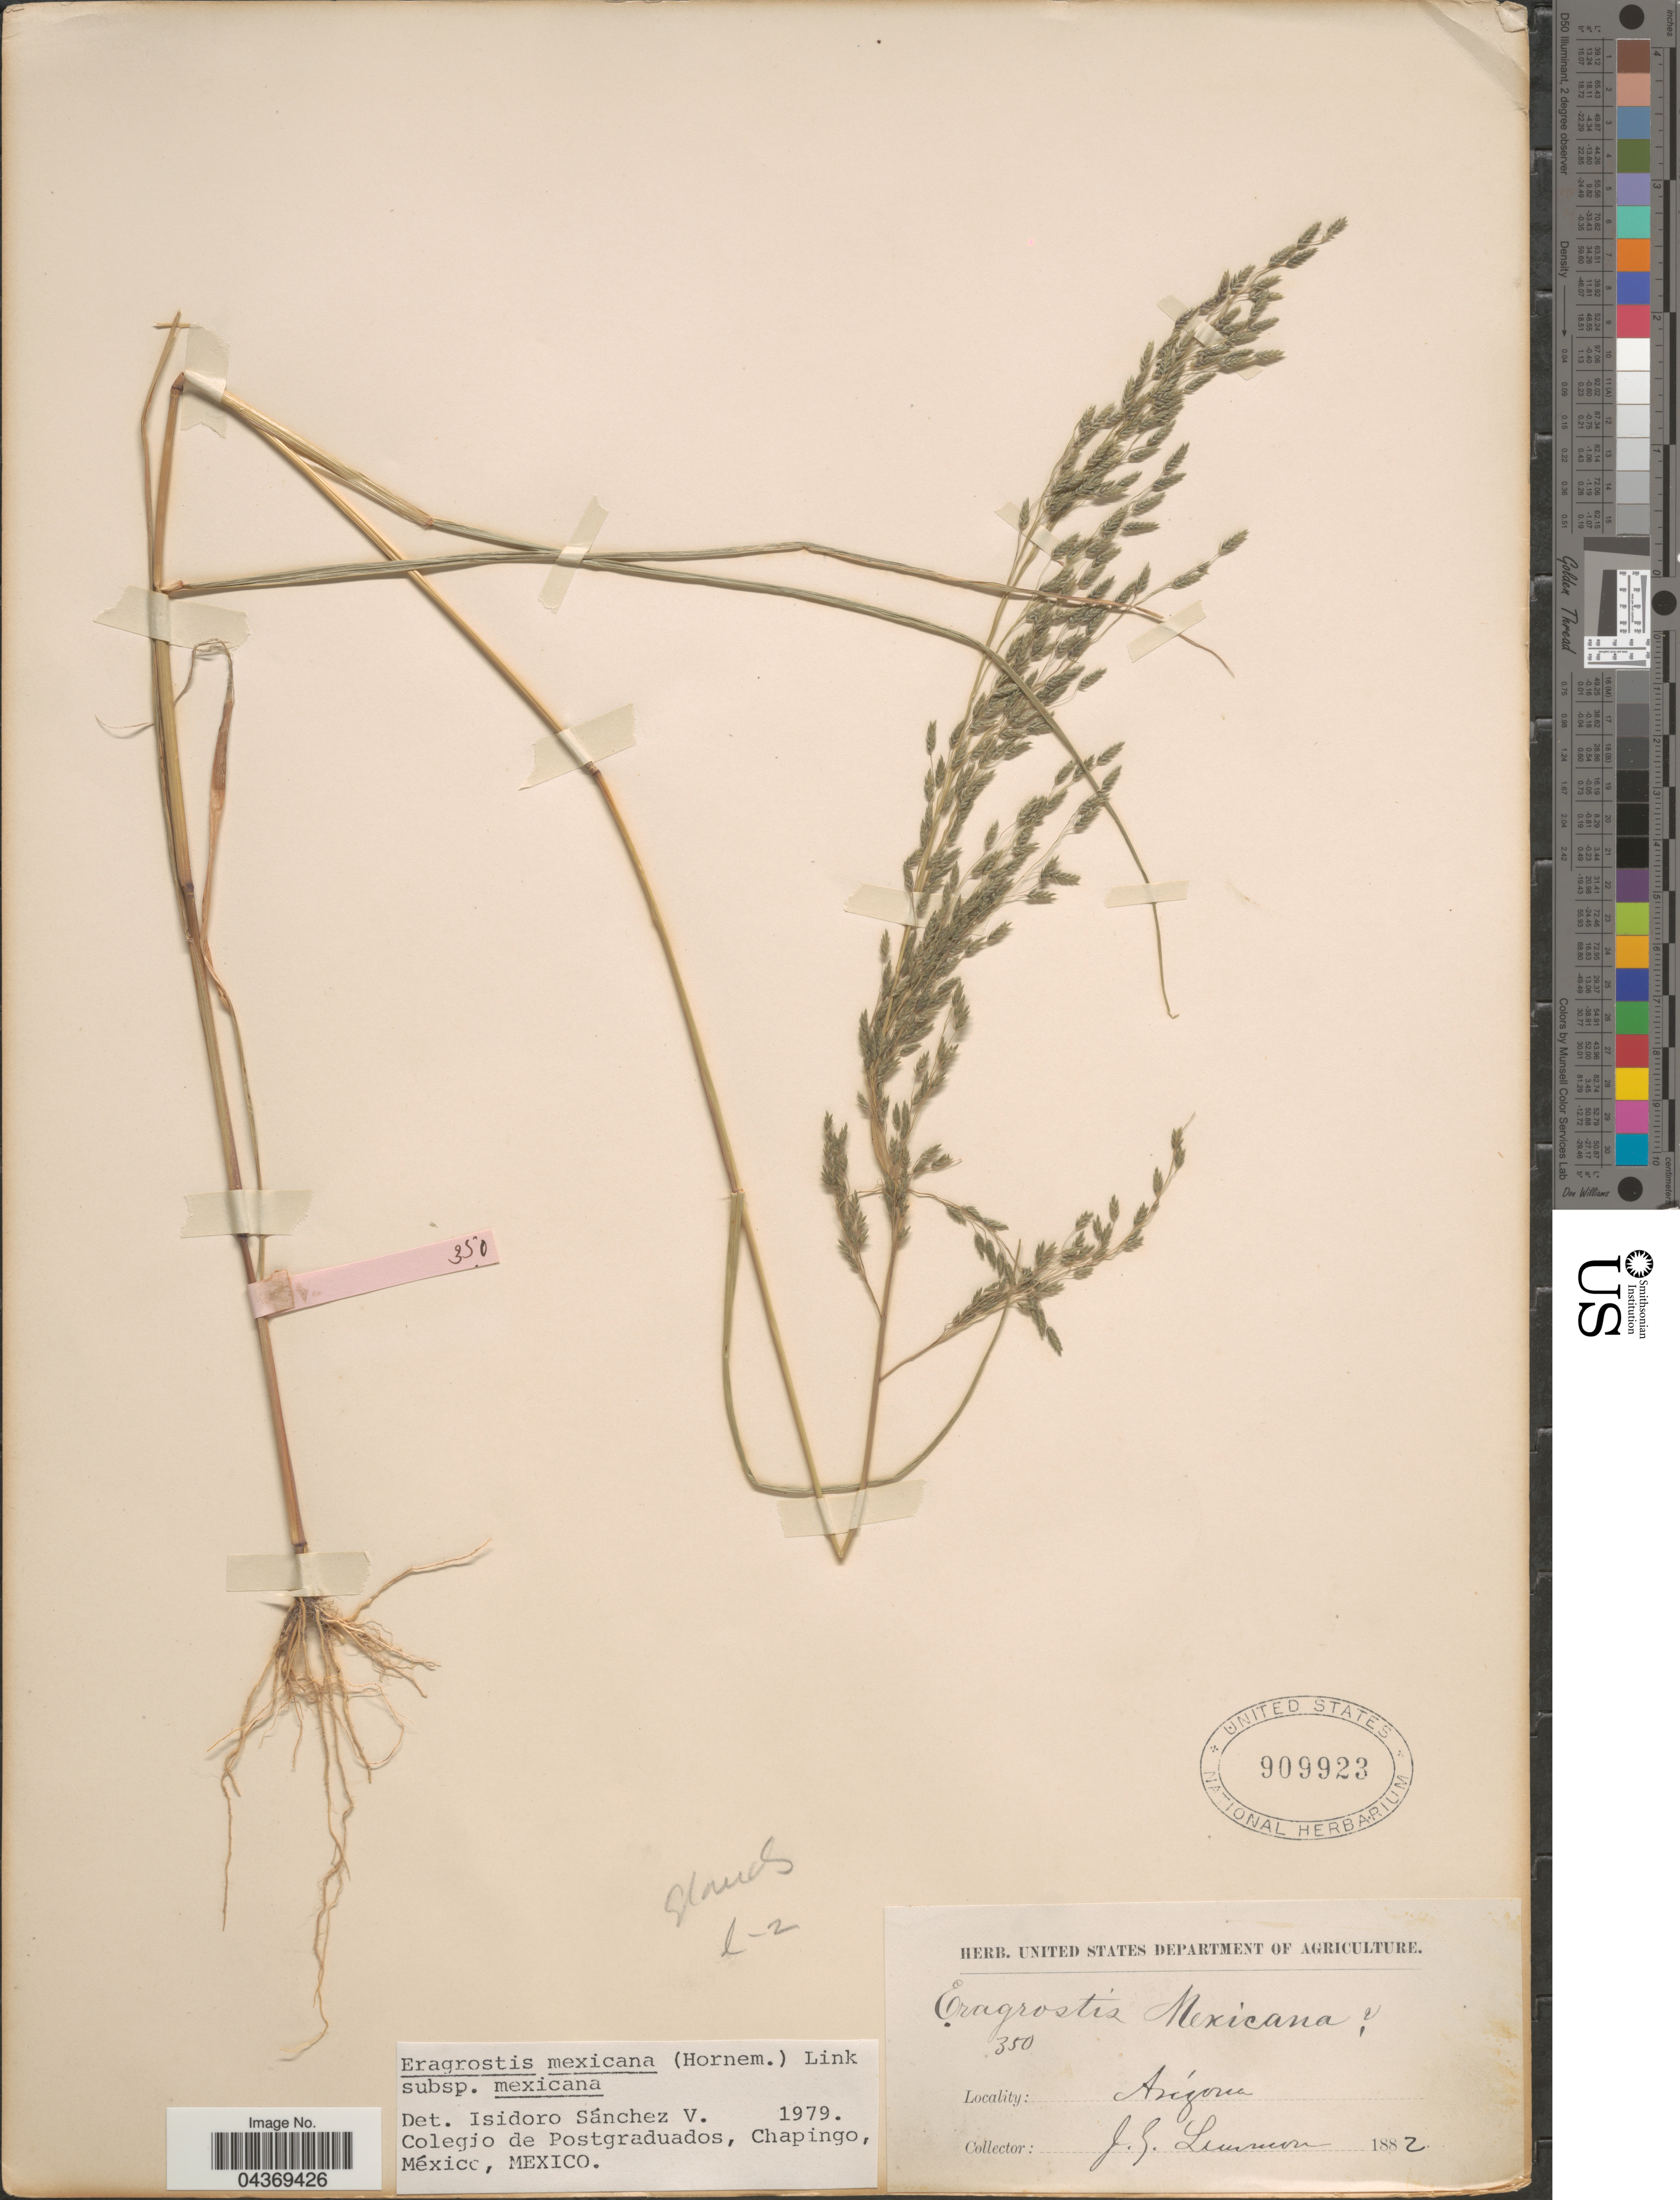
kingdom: Plantae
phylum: Tracheophyta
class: Liliopsida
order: Poales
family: Poaceae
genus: Eragrostis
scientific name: Eragrostis mexicana subsp. mexicana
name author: (Hornem.) Link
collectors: J. Lemmon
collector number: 350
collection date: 1882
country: United States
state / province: Arizona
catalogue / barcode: US 909923